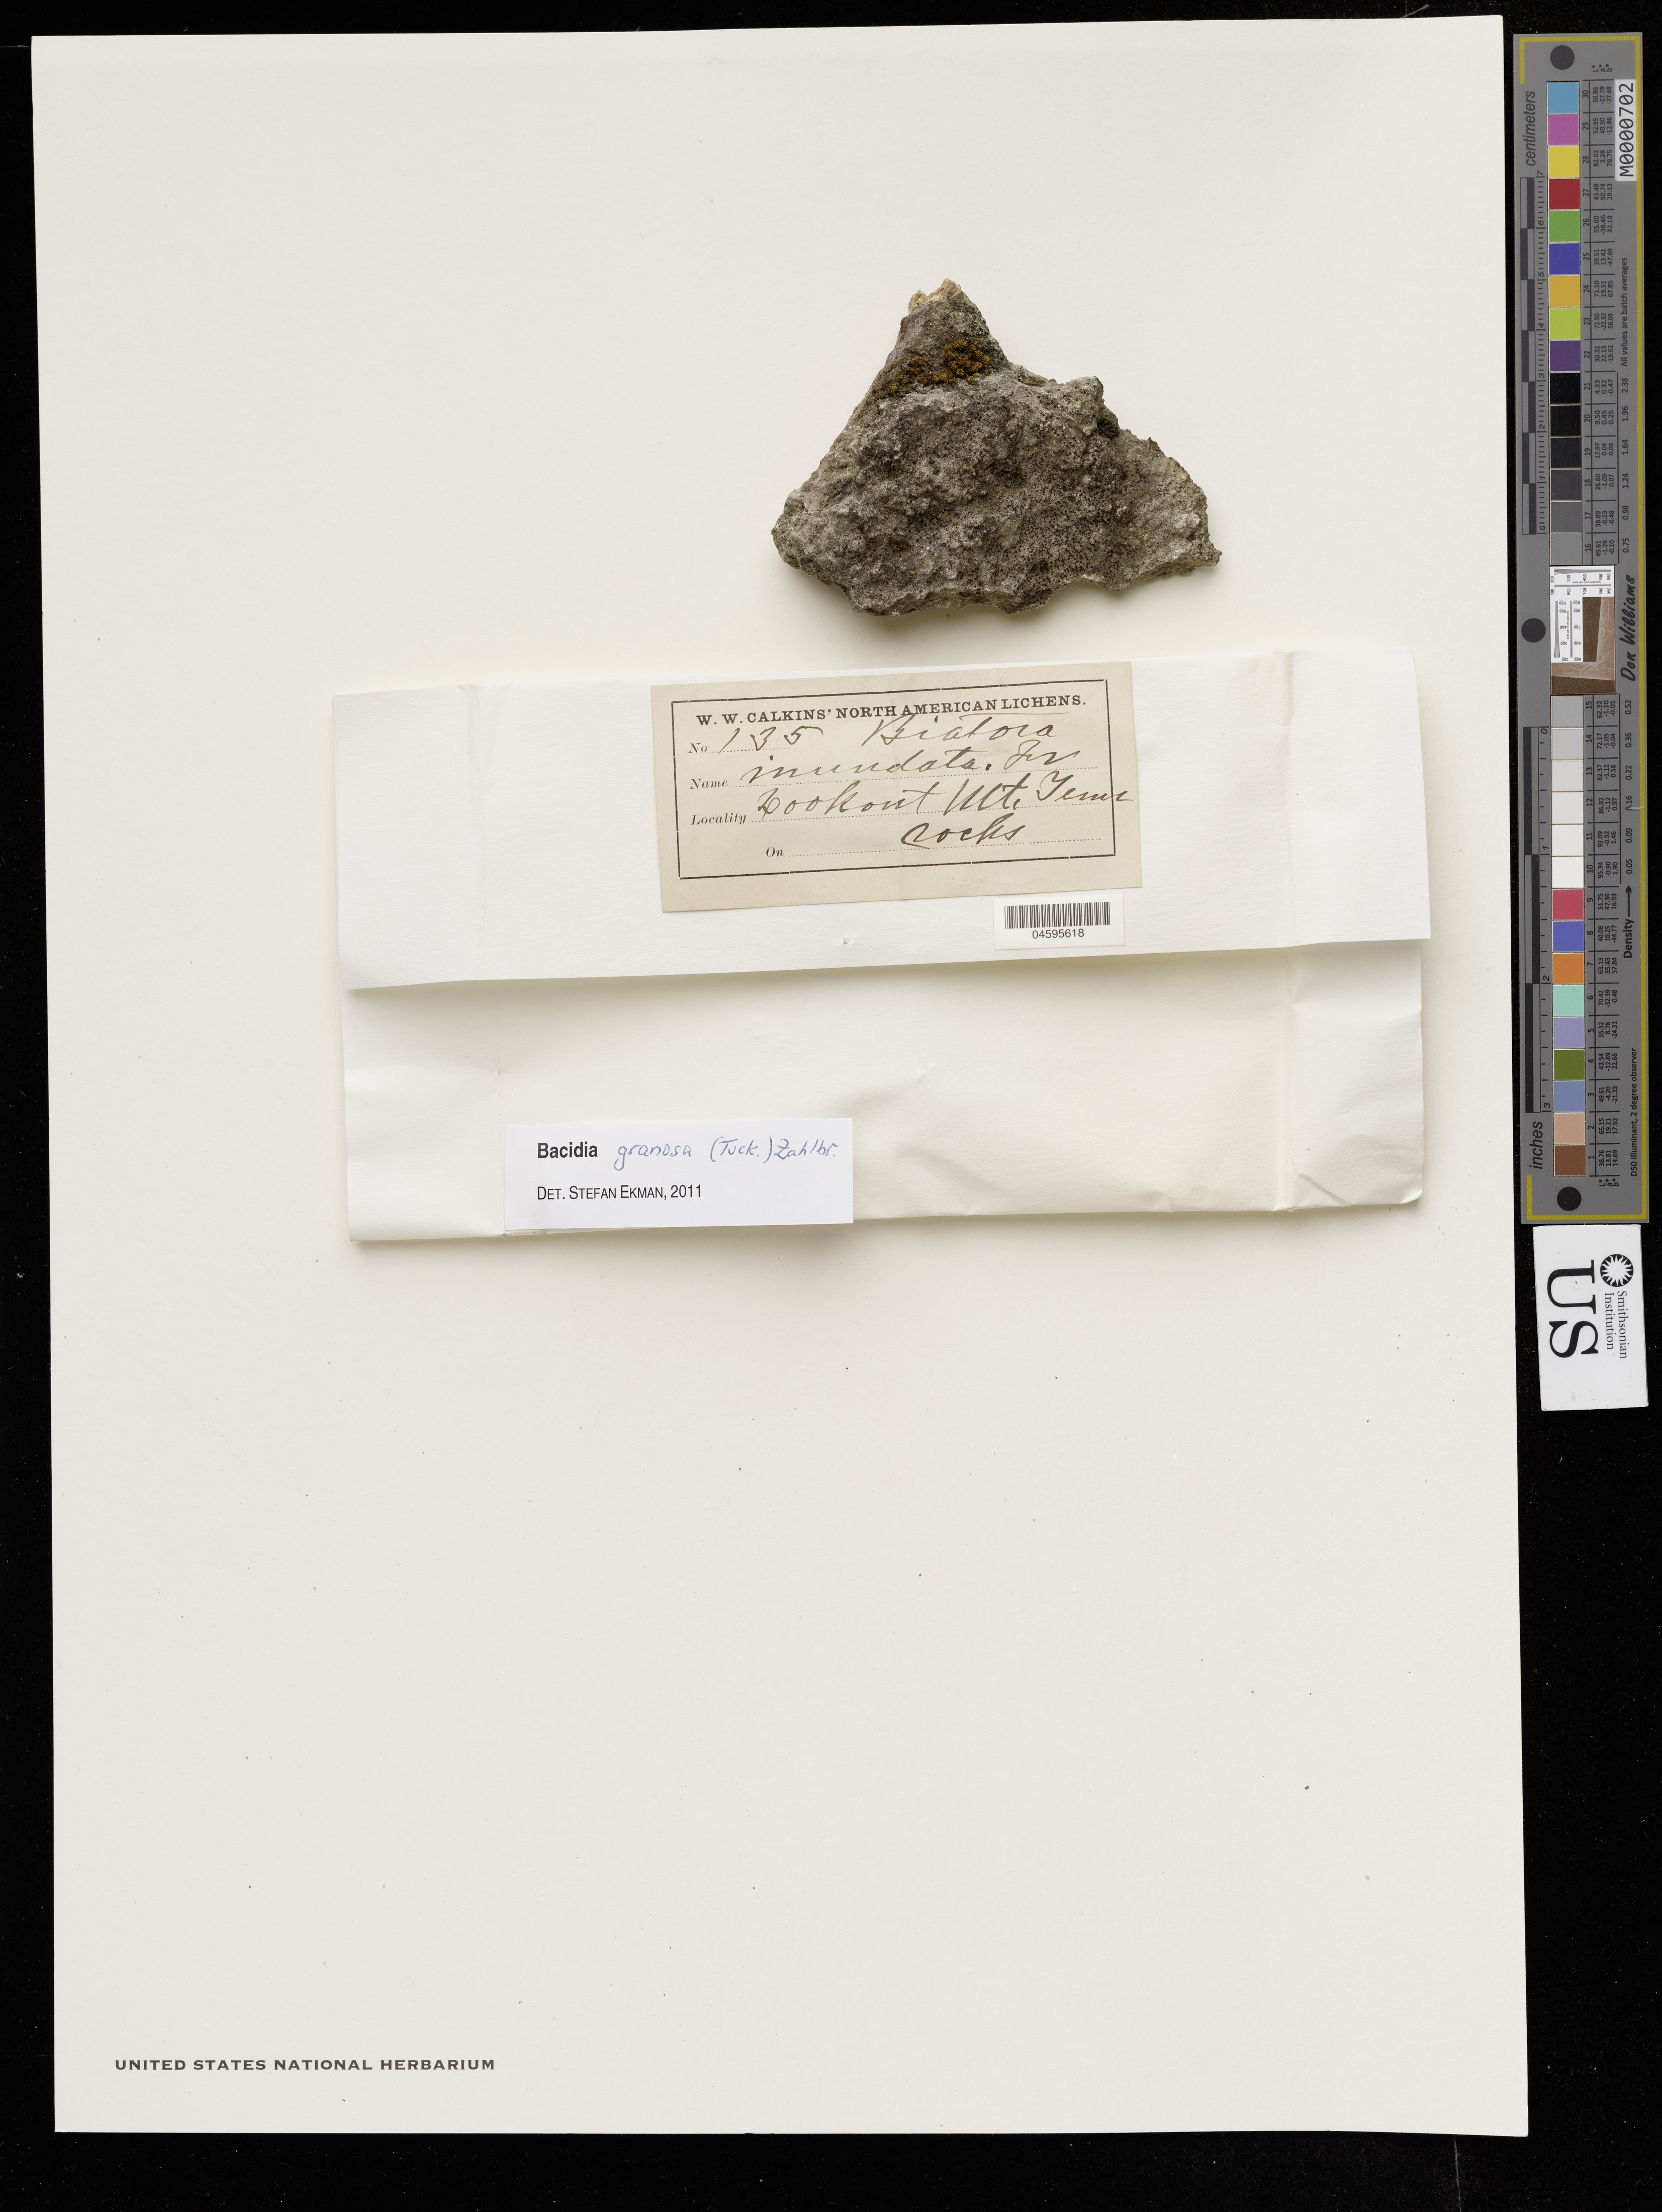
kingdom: Fungi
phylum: Ascomycota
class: Lecanoromycetes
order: Lecanorales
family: Ramalinaceae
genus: Bacidia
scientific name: Bacidia granosa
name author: (Tuck.) Zahlbr.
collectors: W. Calkins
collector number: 135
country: United States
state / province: Tennessee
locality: North American. Lookout Mt.